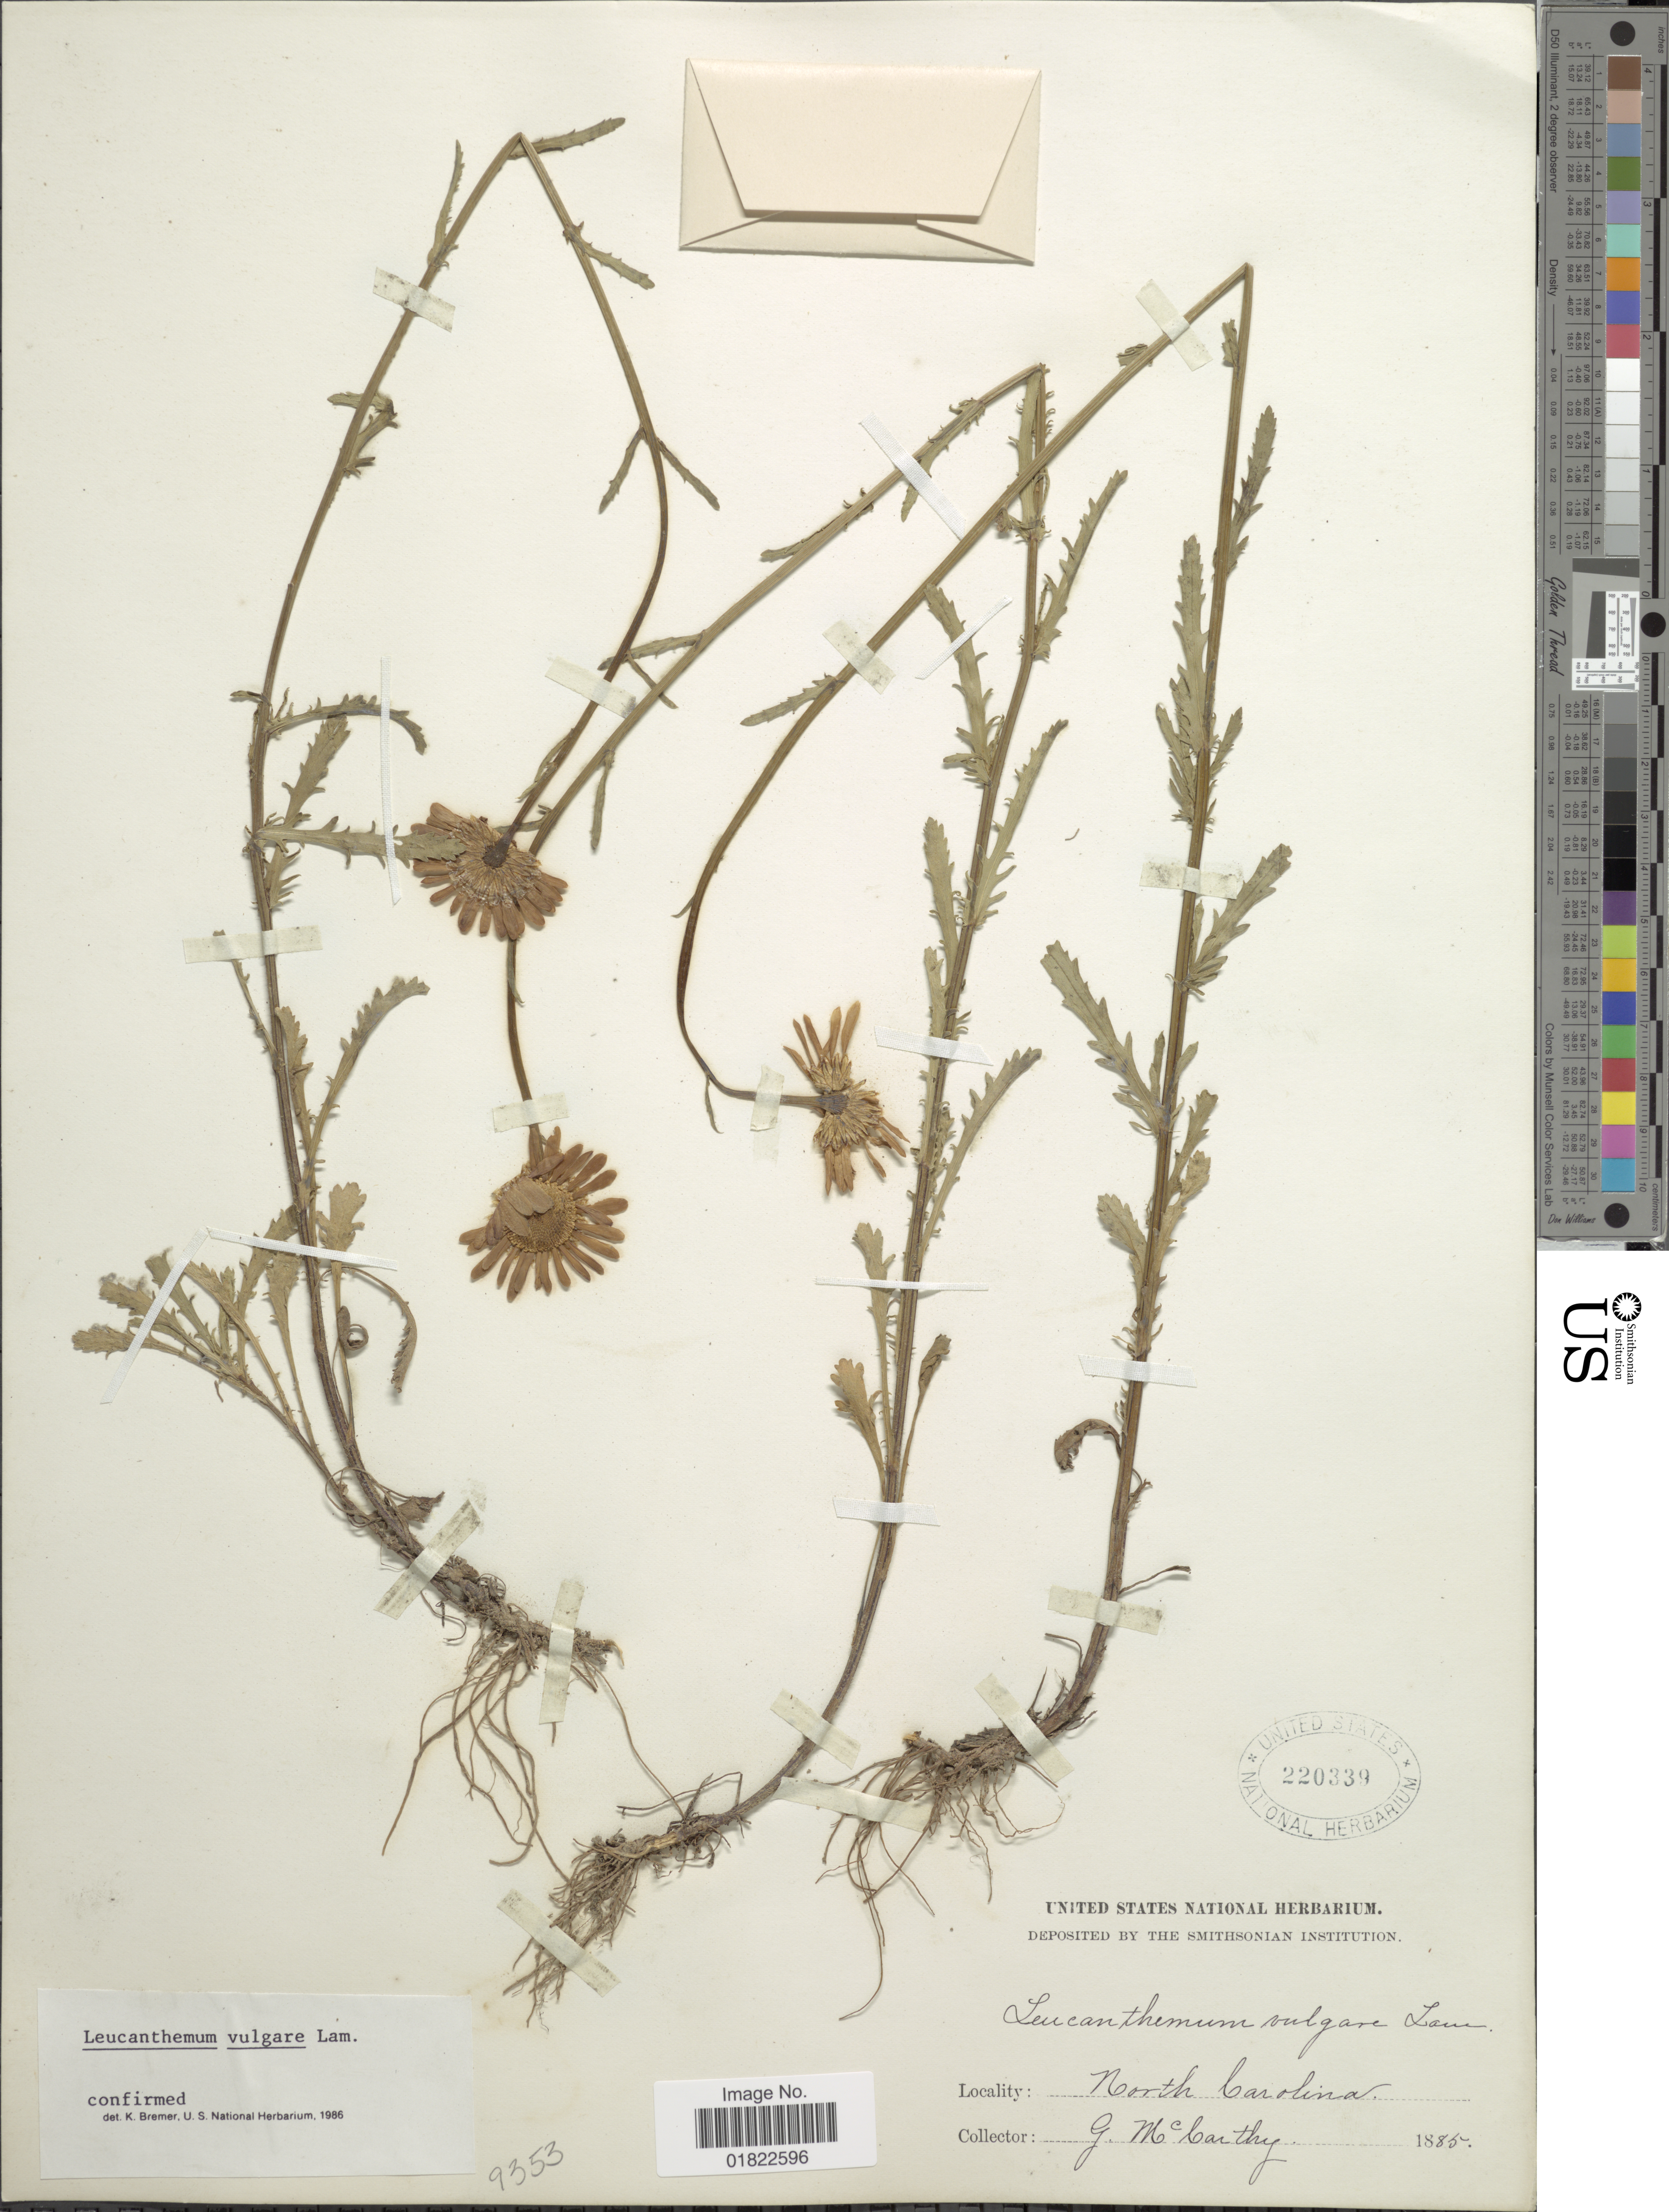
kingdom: Plantae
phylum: Tracheophyta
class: Magnoliopsida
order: Asterales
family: Asteraceae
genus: Leucanthemum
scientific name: Leucanthemum vulgare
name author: Lam.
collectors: G. M. McCarthy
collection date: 1885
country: United States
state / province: North Carolina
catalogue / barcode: US 220339